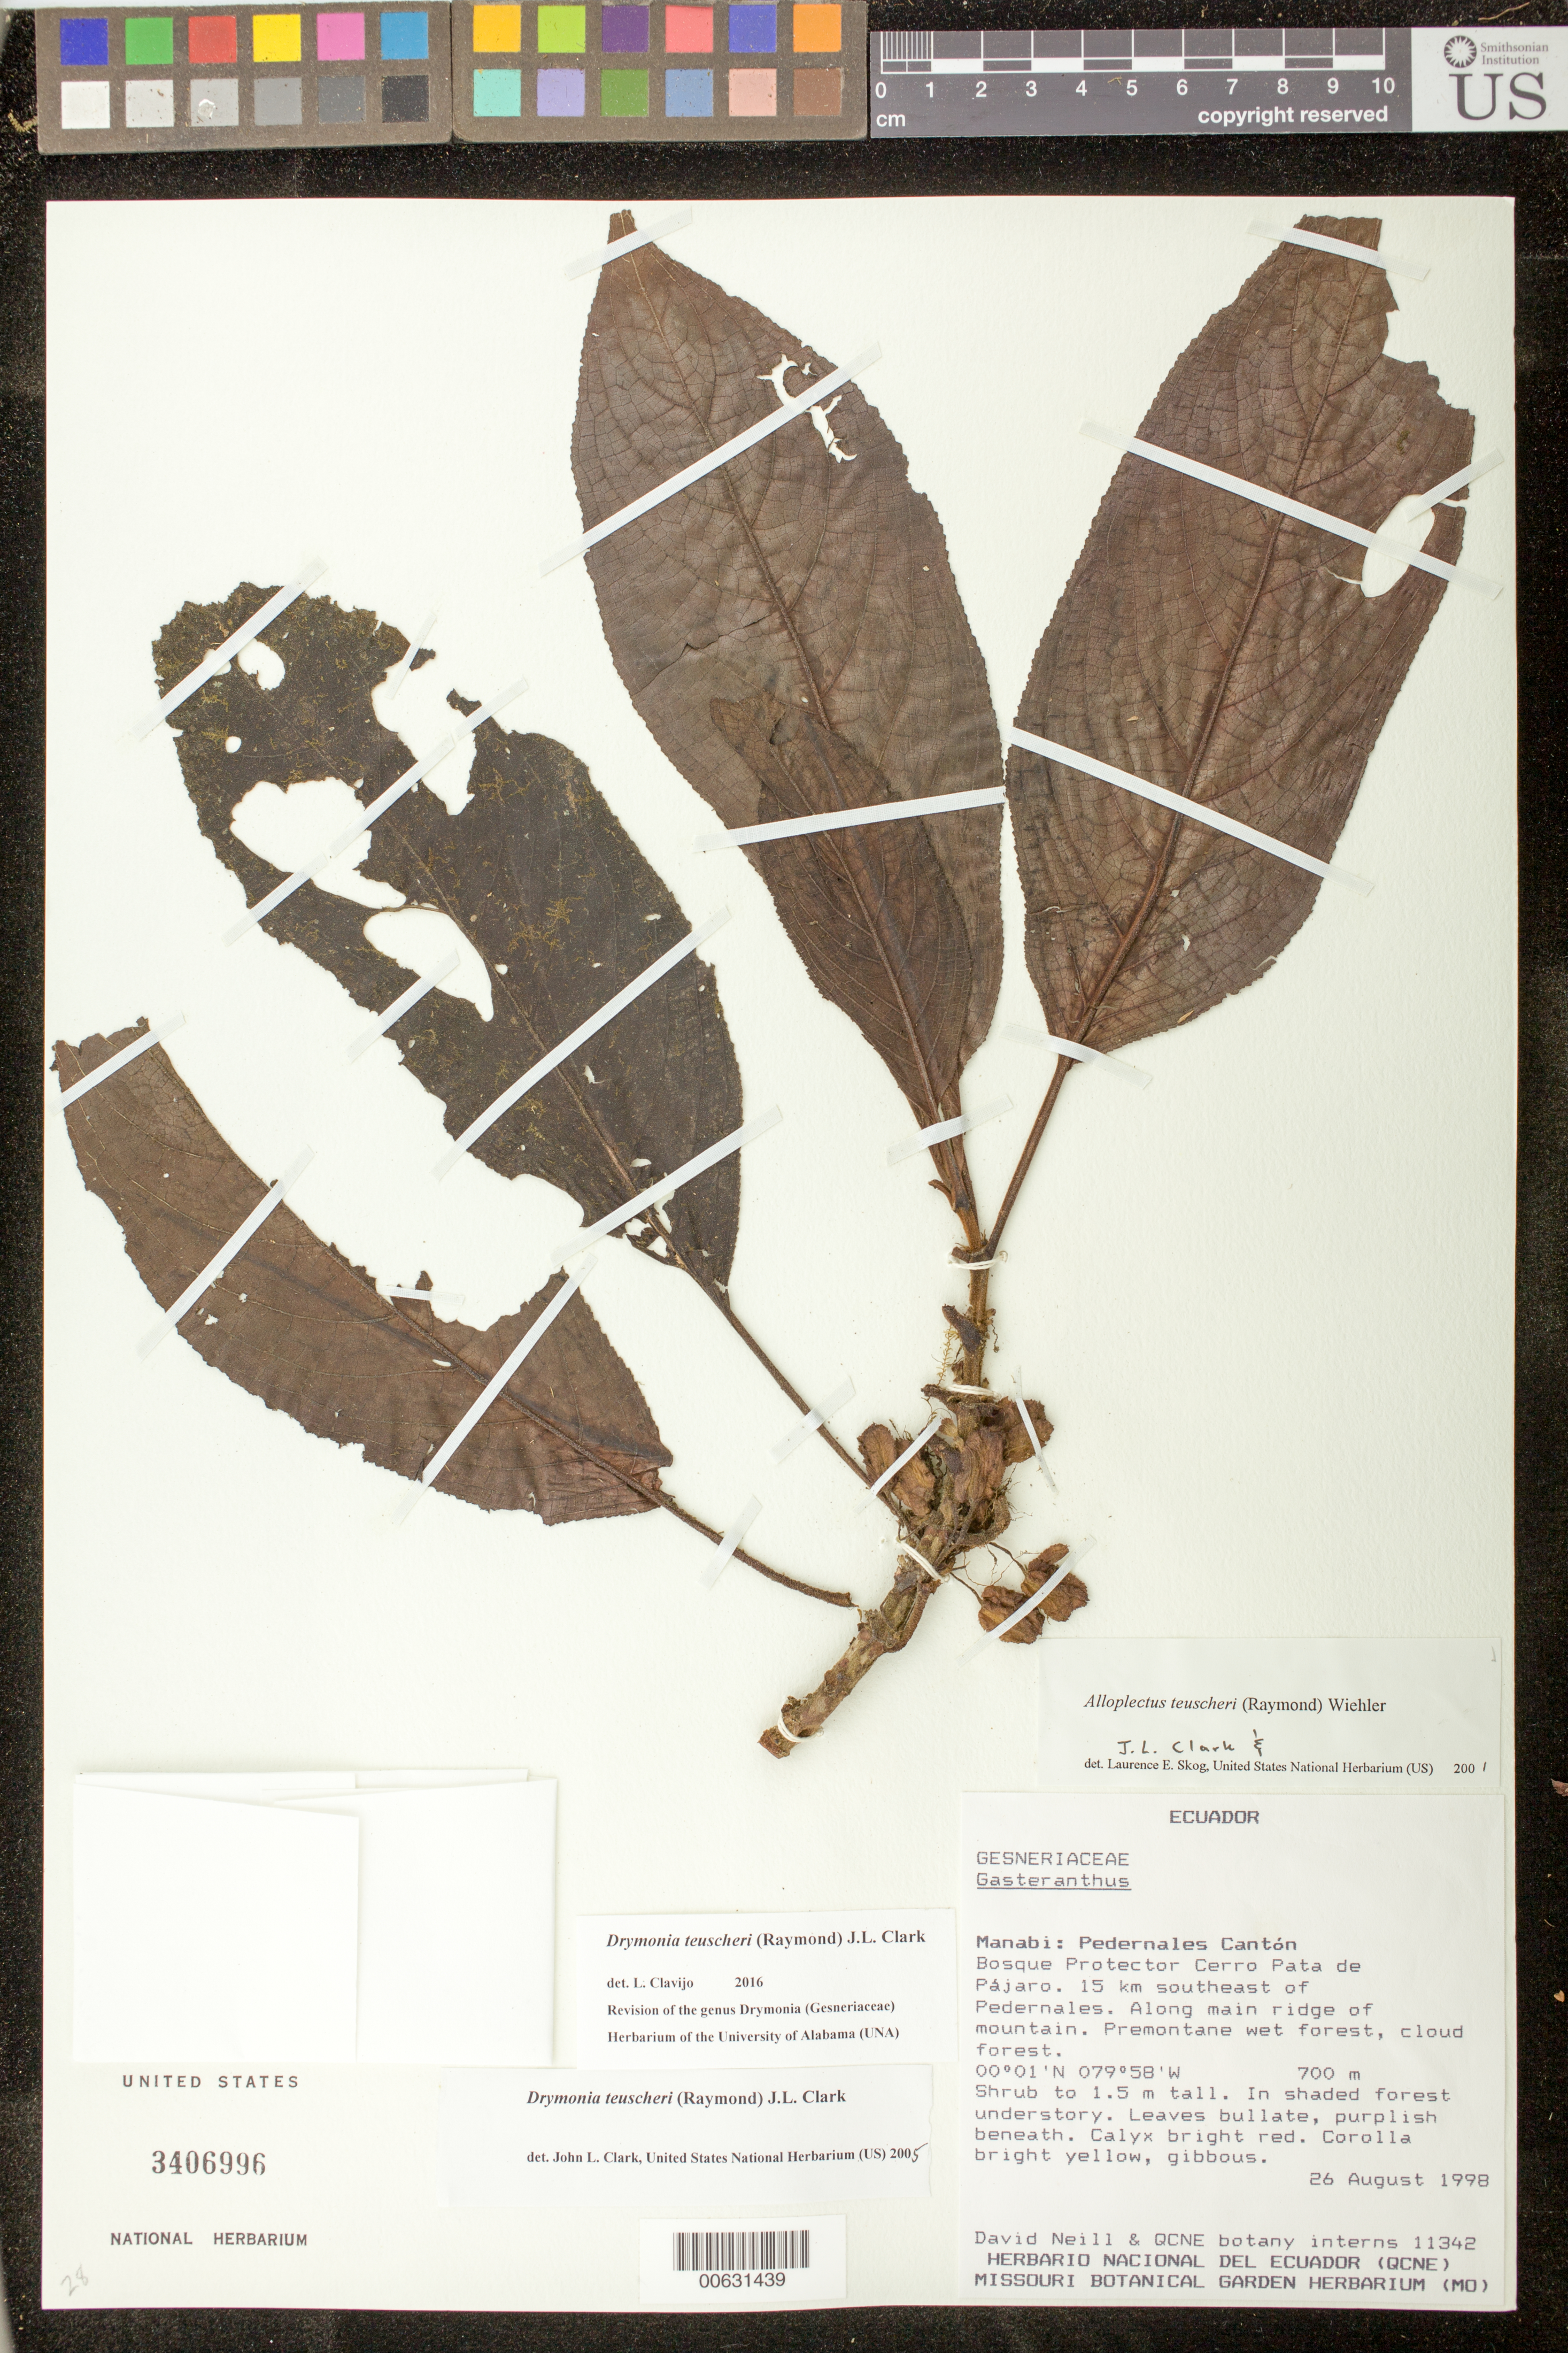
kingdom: Plantae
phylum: Tracheophyta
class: Magnoliopsida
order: Lamiales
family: Gesneriaceae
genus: Drymonia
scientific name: Drymonia teuscheri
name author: (Raymond) J.L. Clark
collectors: D. A. Neill & QCNE botany interns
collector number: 11342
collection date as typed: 26 Aug 1998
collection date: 1998-08-26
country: Ecuador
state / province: Manabí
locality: Pedernales Cantón; Bosque Protector Cerro Pata de Pájaro, 165 km SE of Pedernales, along main ridge of mountain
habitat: Premontane wet forest, cloud forest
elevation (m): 700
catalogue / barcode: US 3406996